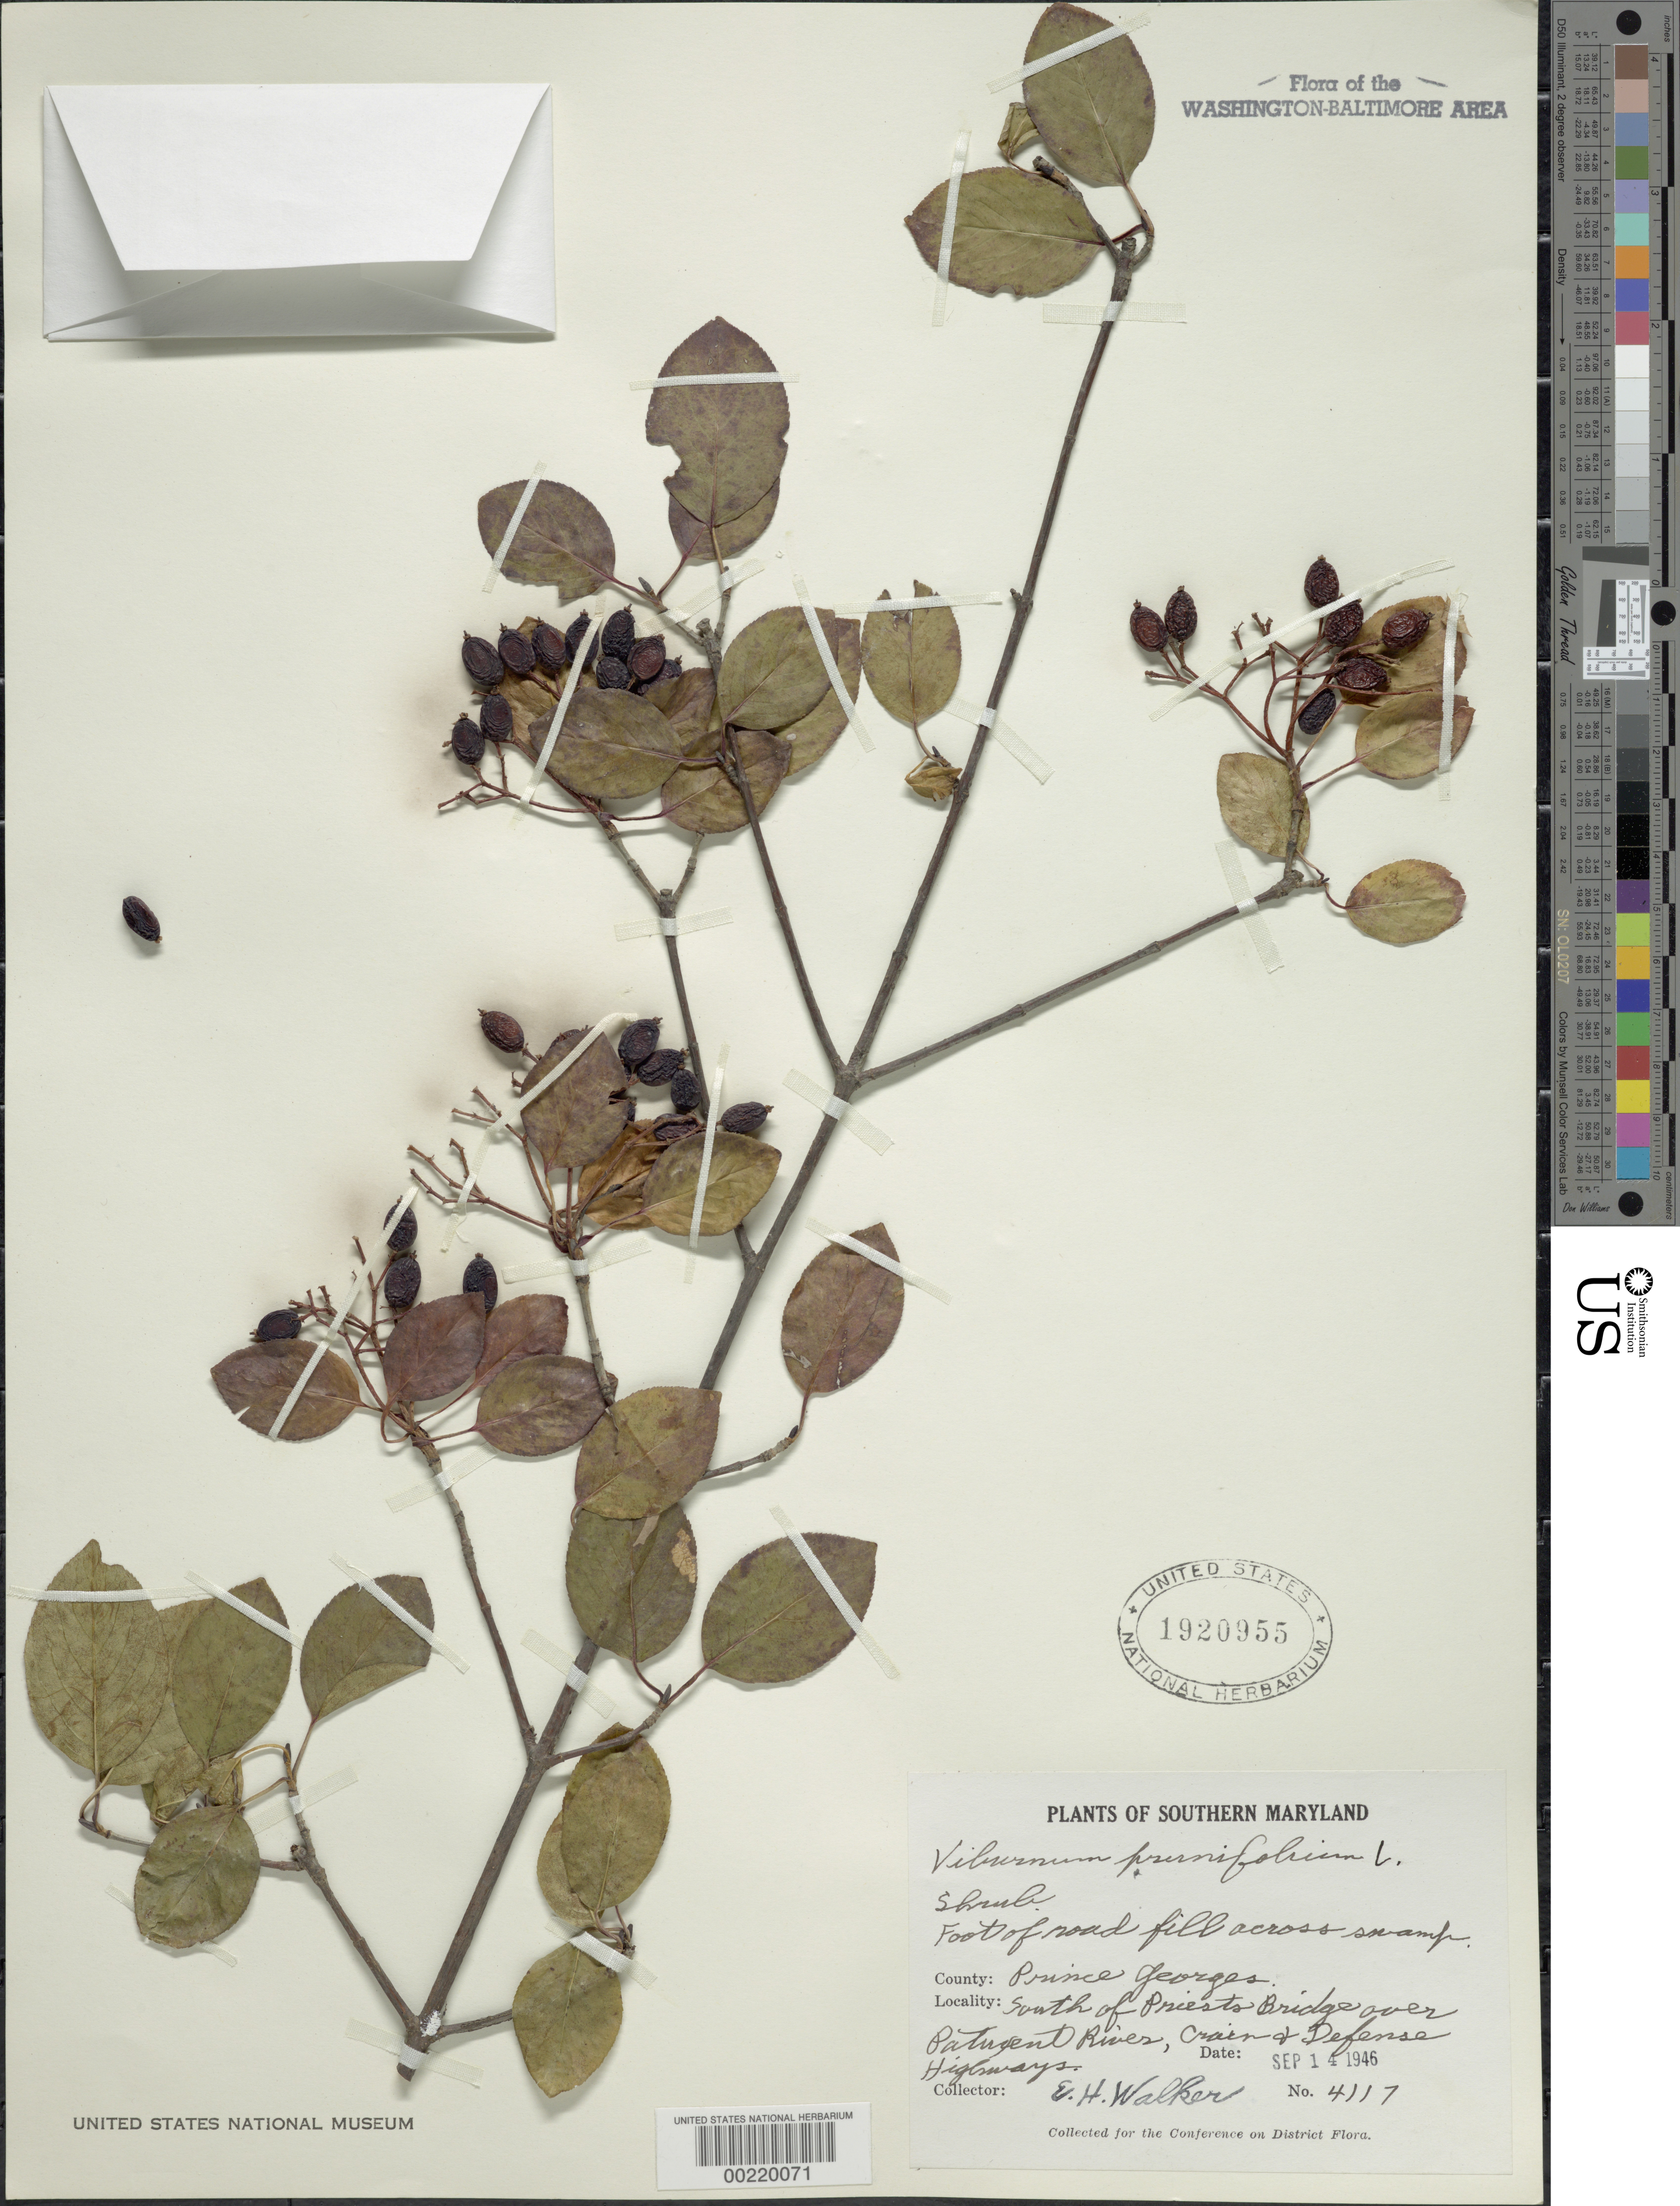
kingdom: Plantae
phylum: Tracheophyta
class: Magnoliopsida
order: Dipsacales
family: Viburnaceae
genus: Viburnum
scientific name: Viburnum prunifolium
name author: L.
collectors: E. H. Walker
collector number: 4117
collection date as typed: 14 Sep 1946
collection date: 1946-09-14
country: United States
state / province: Maryland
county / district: Prince George's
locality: S of Priesto Bridge over Patuxent River, Crain and Defense Hwys.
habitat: Foot of road fill across swamp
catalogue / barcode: US 1920955